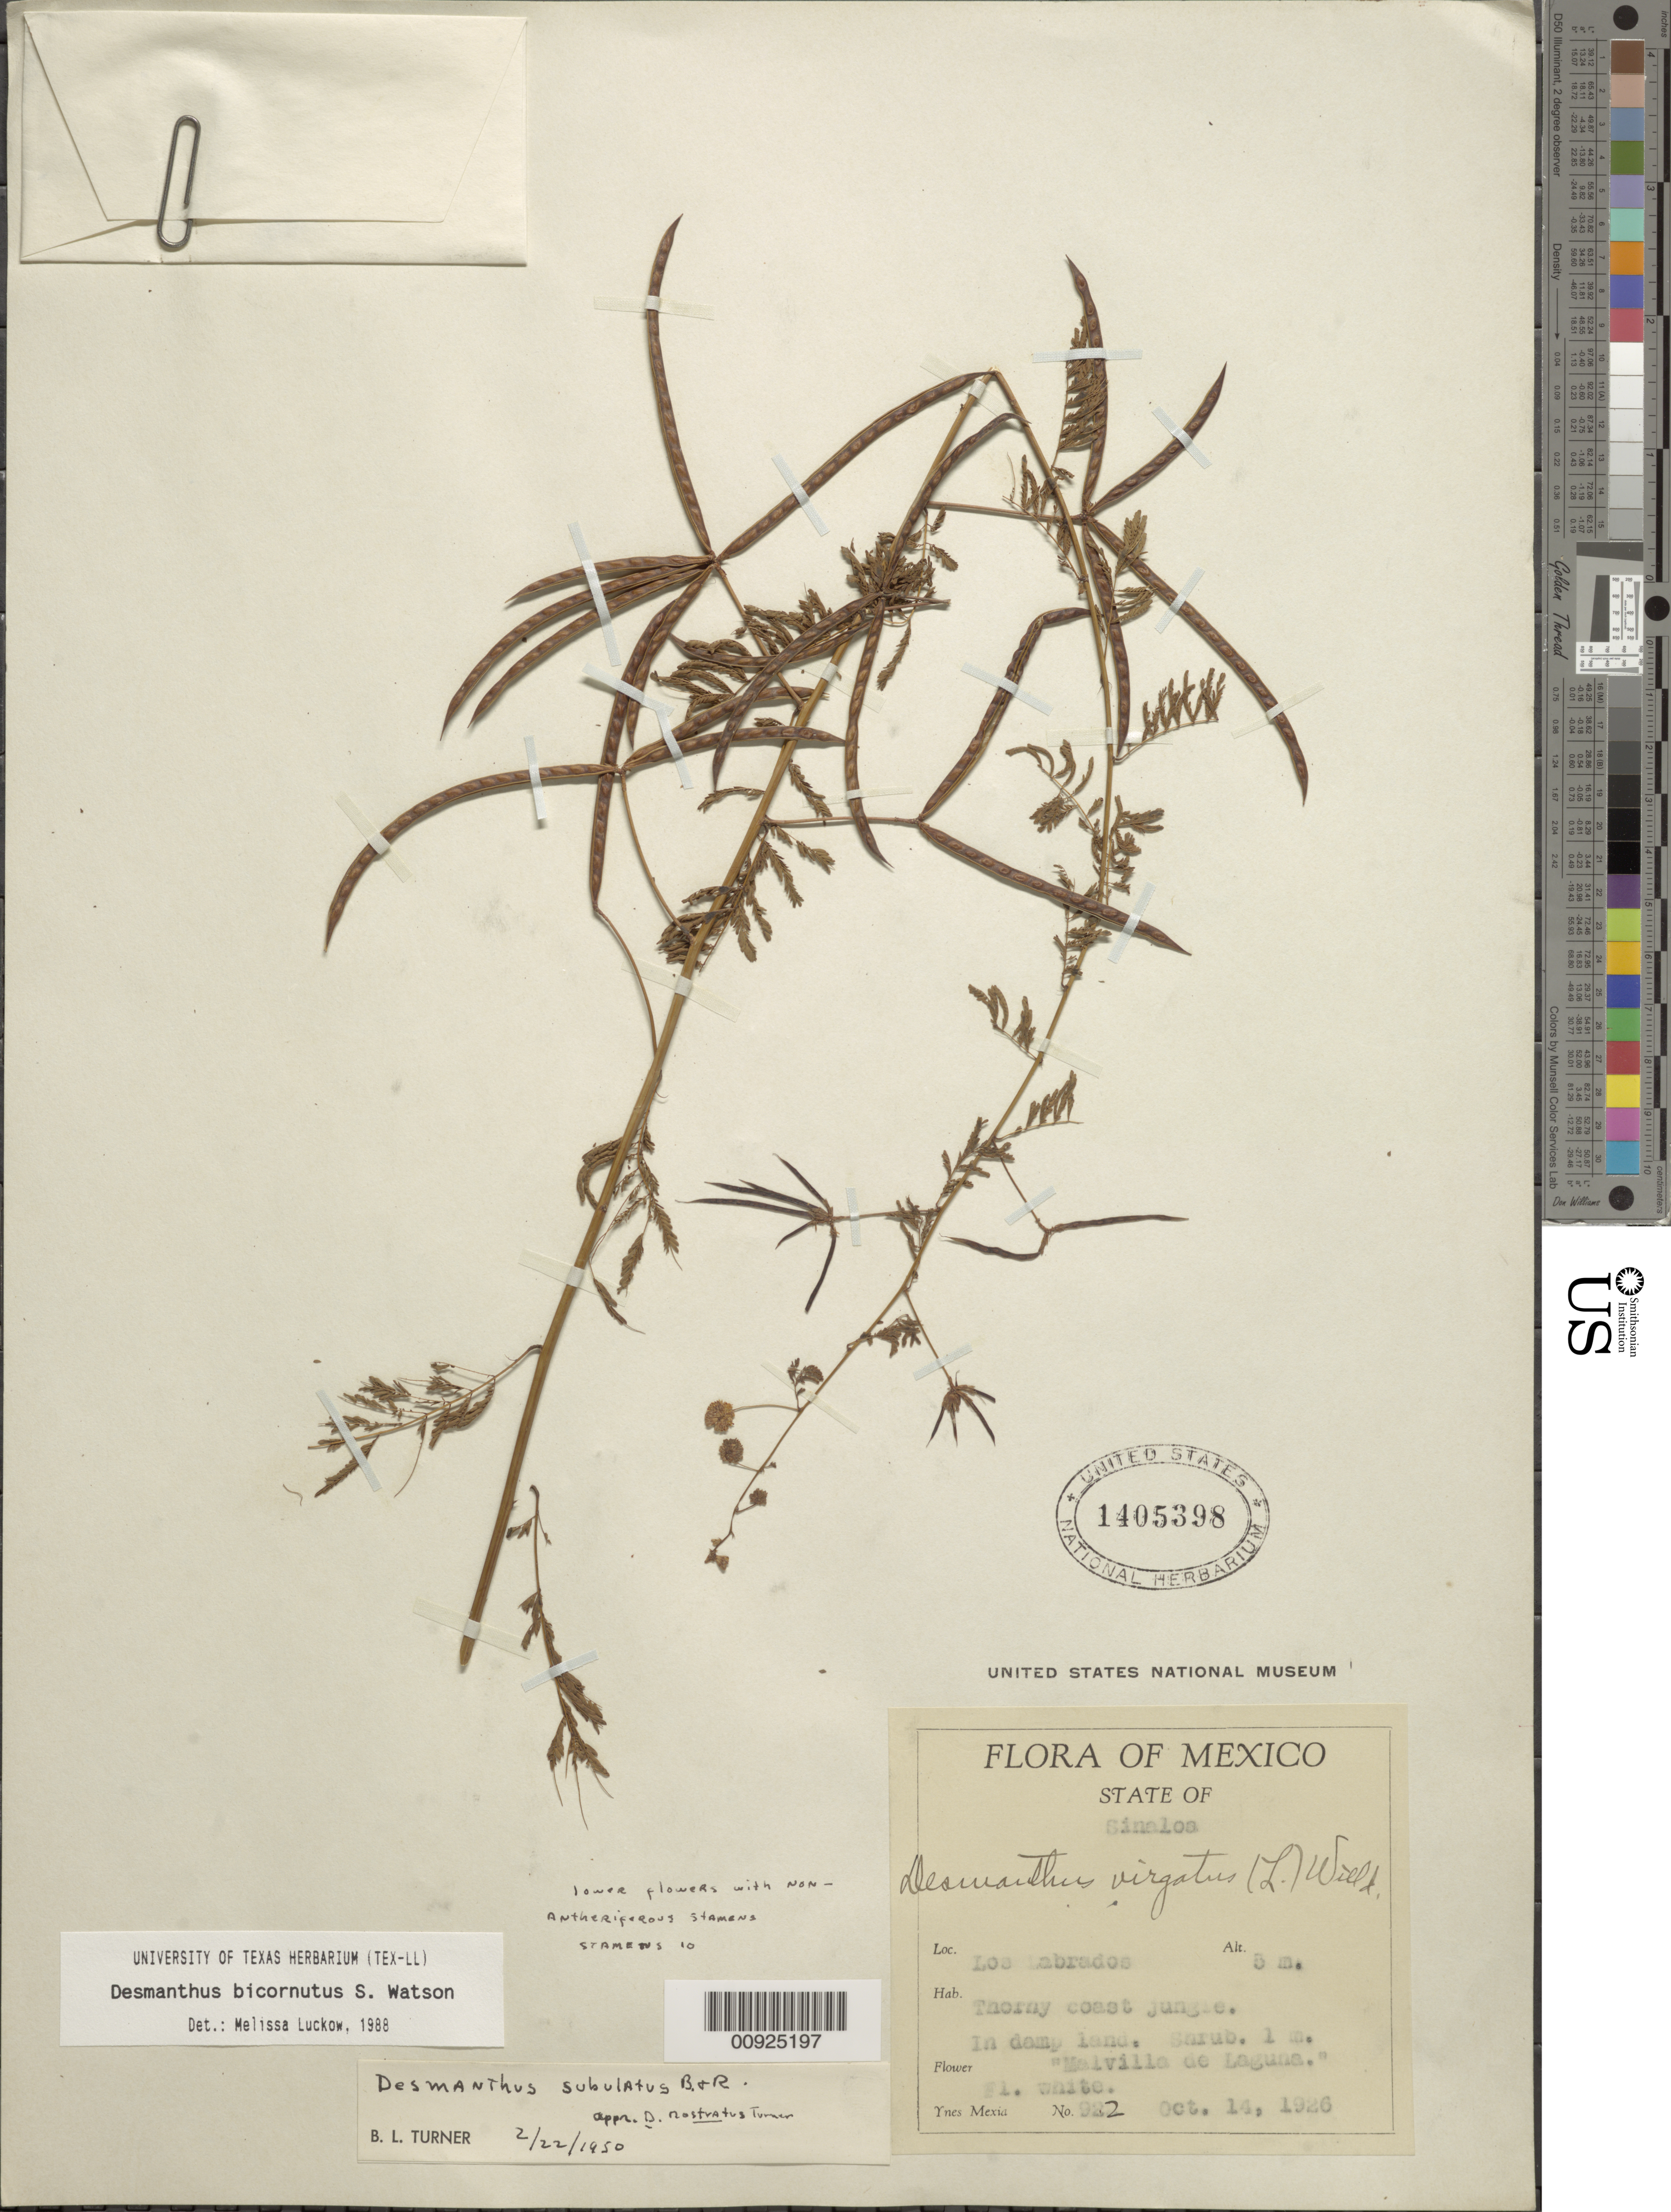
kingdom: Plantae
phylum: Tracheophyta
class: Magnoliopsida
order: Fabales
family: Fabaceae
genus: Desmanthus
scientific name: Desmanthus bicornutus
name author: S. Watson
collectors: Y. Mexia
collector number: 922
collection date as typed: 14 Oct 1926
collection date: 1926-10-14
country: Mexico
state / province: Sinaloa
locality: Los Labrados, Sinaloa.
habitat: Thorny coast jungle. In damp land.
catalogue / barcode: US 1405398